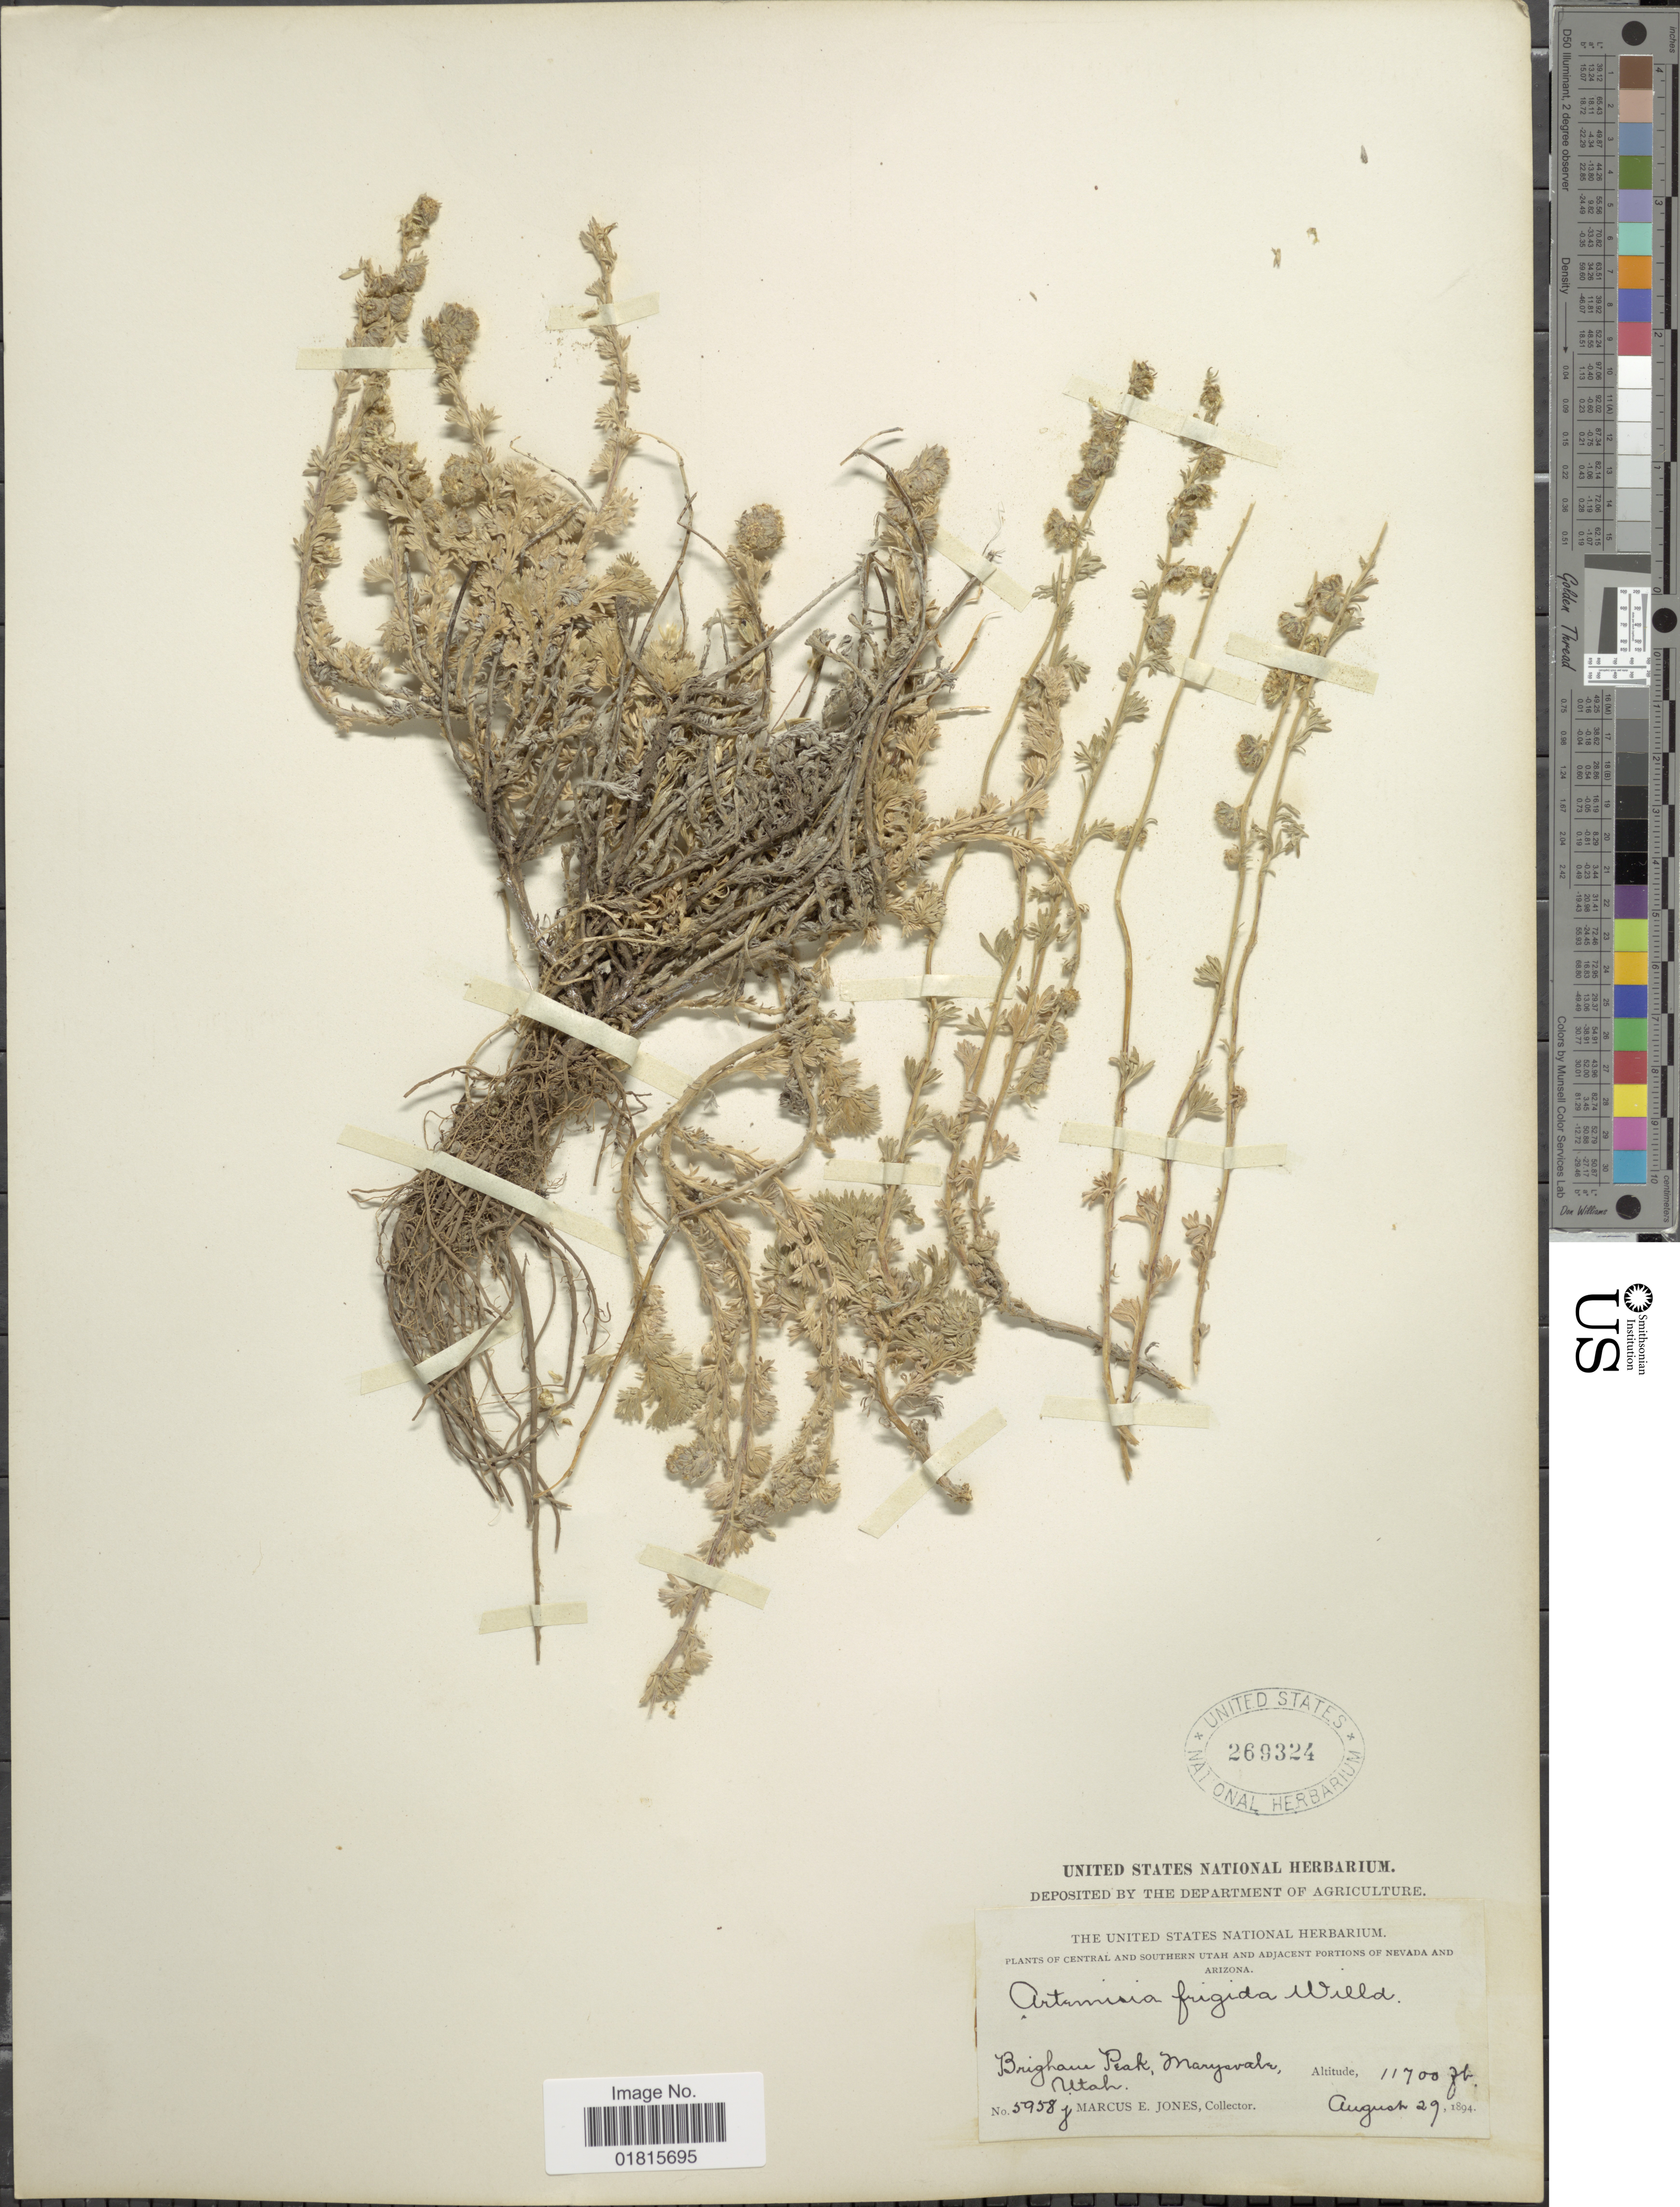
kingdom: Plantae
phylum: Tracheophyta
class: Magnoliopsida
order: Asterales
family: Asteraceae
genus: Artemisia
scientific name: Artemisia frigida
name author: Willd.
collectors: M. E. Jones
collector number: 5958j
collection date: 1894-08-29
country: United States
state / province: Utah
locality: Central and Southern Utah and Adjacent Portions of Nevada and Arizona, Brigham Peak, Marysvale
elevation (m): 3566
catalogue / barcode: US 269324